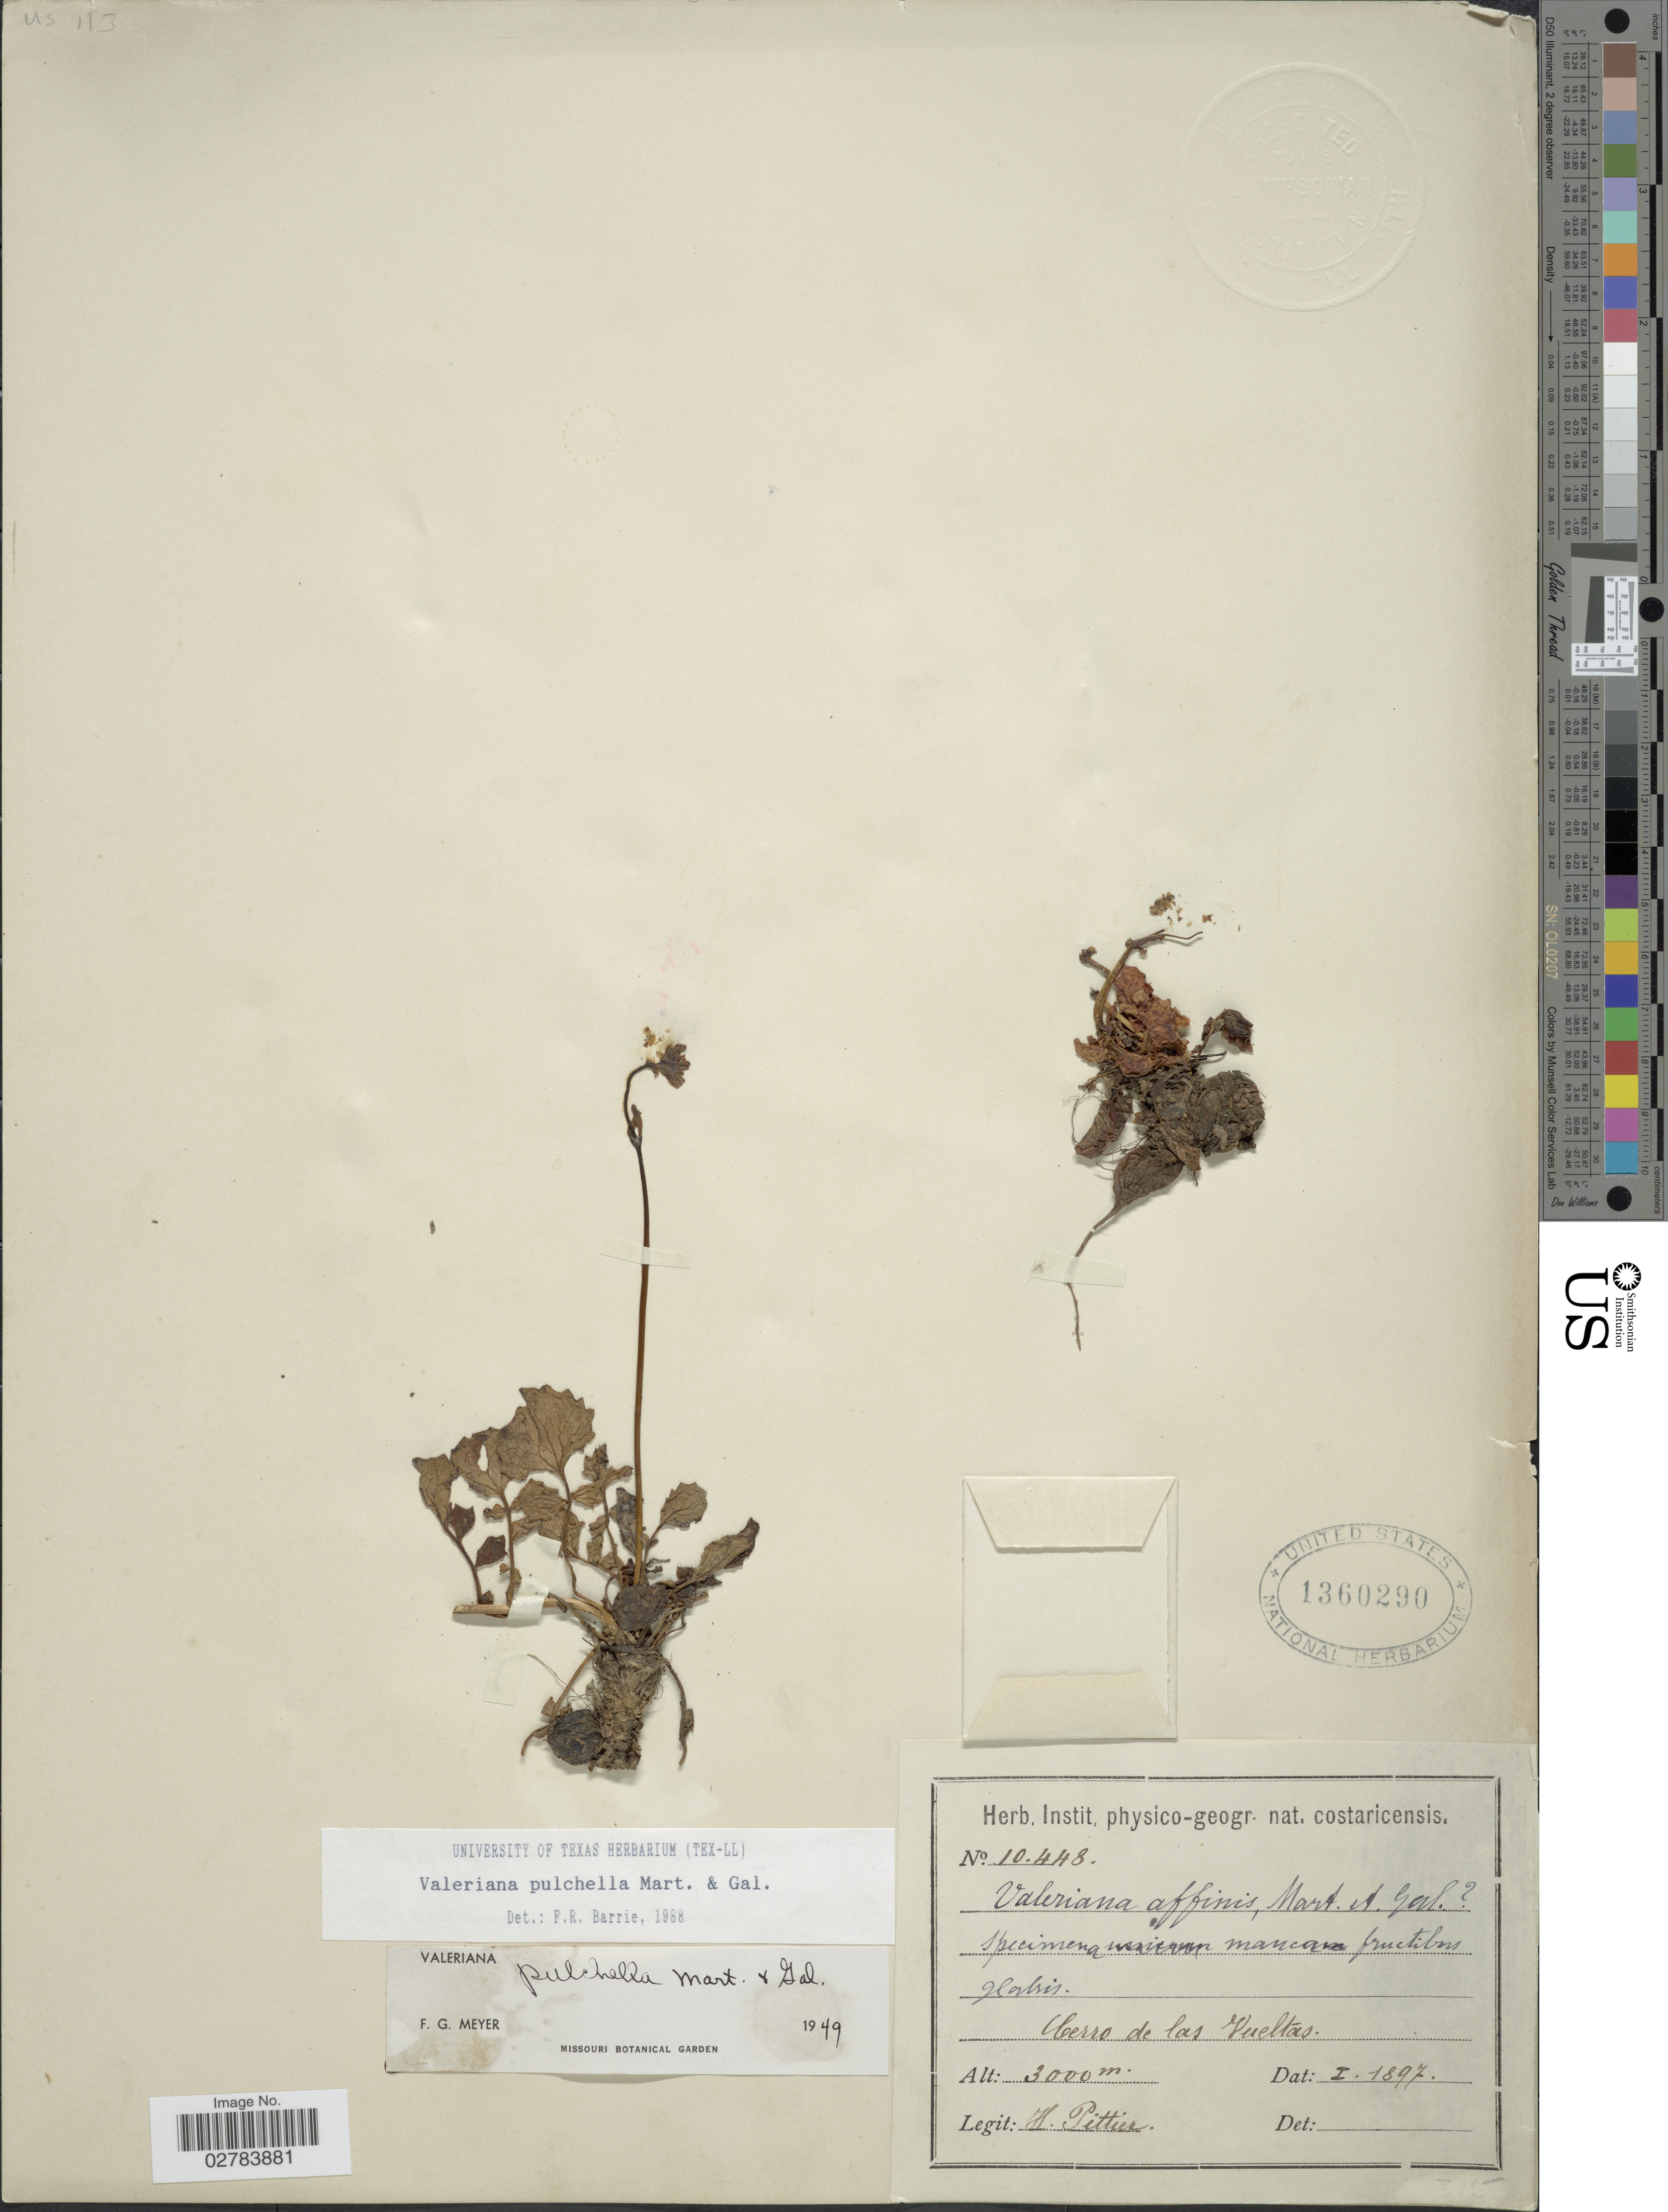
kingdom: Plantae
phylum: Tracheophyta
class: Magnoliopsida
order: Dipsacales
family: Caprifoliaceae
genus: Valeriana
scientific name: Valeriana pulchella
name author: M. Martens & Galeotti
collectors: H. F. Pittier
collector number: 10448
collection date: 1897-01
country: Costa Rica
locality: Cerro de las Vueltas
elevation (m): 3000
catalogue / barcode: US 1360290